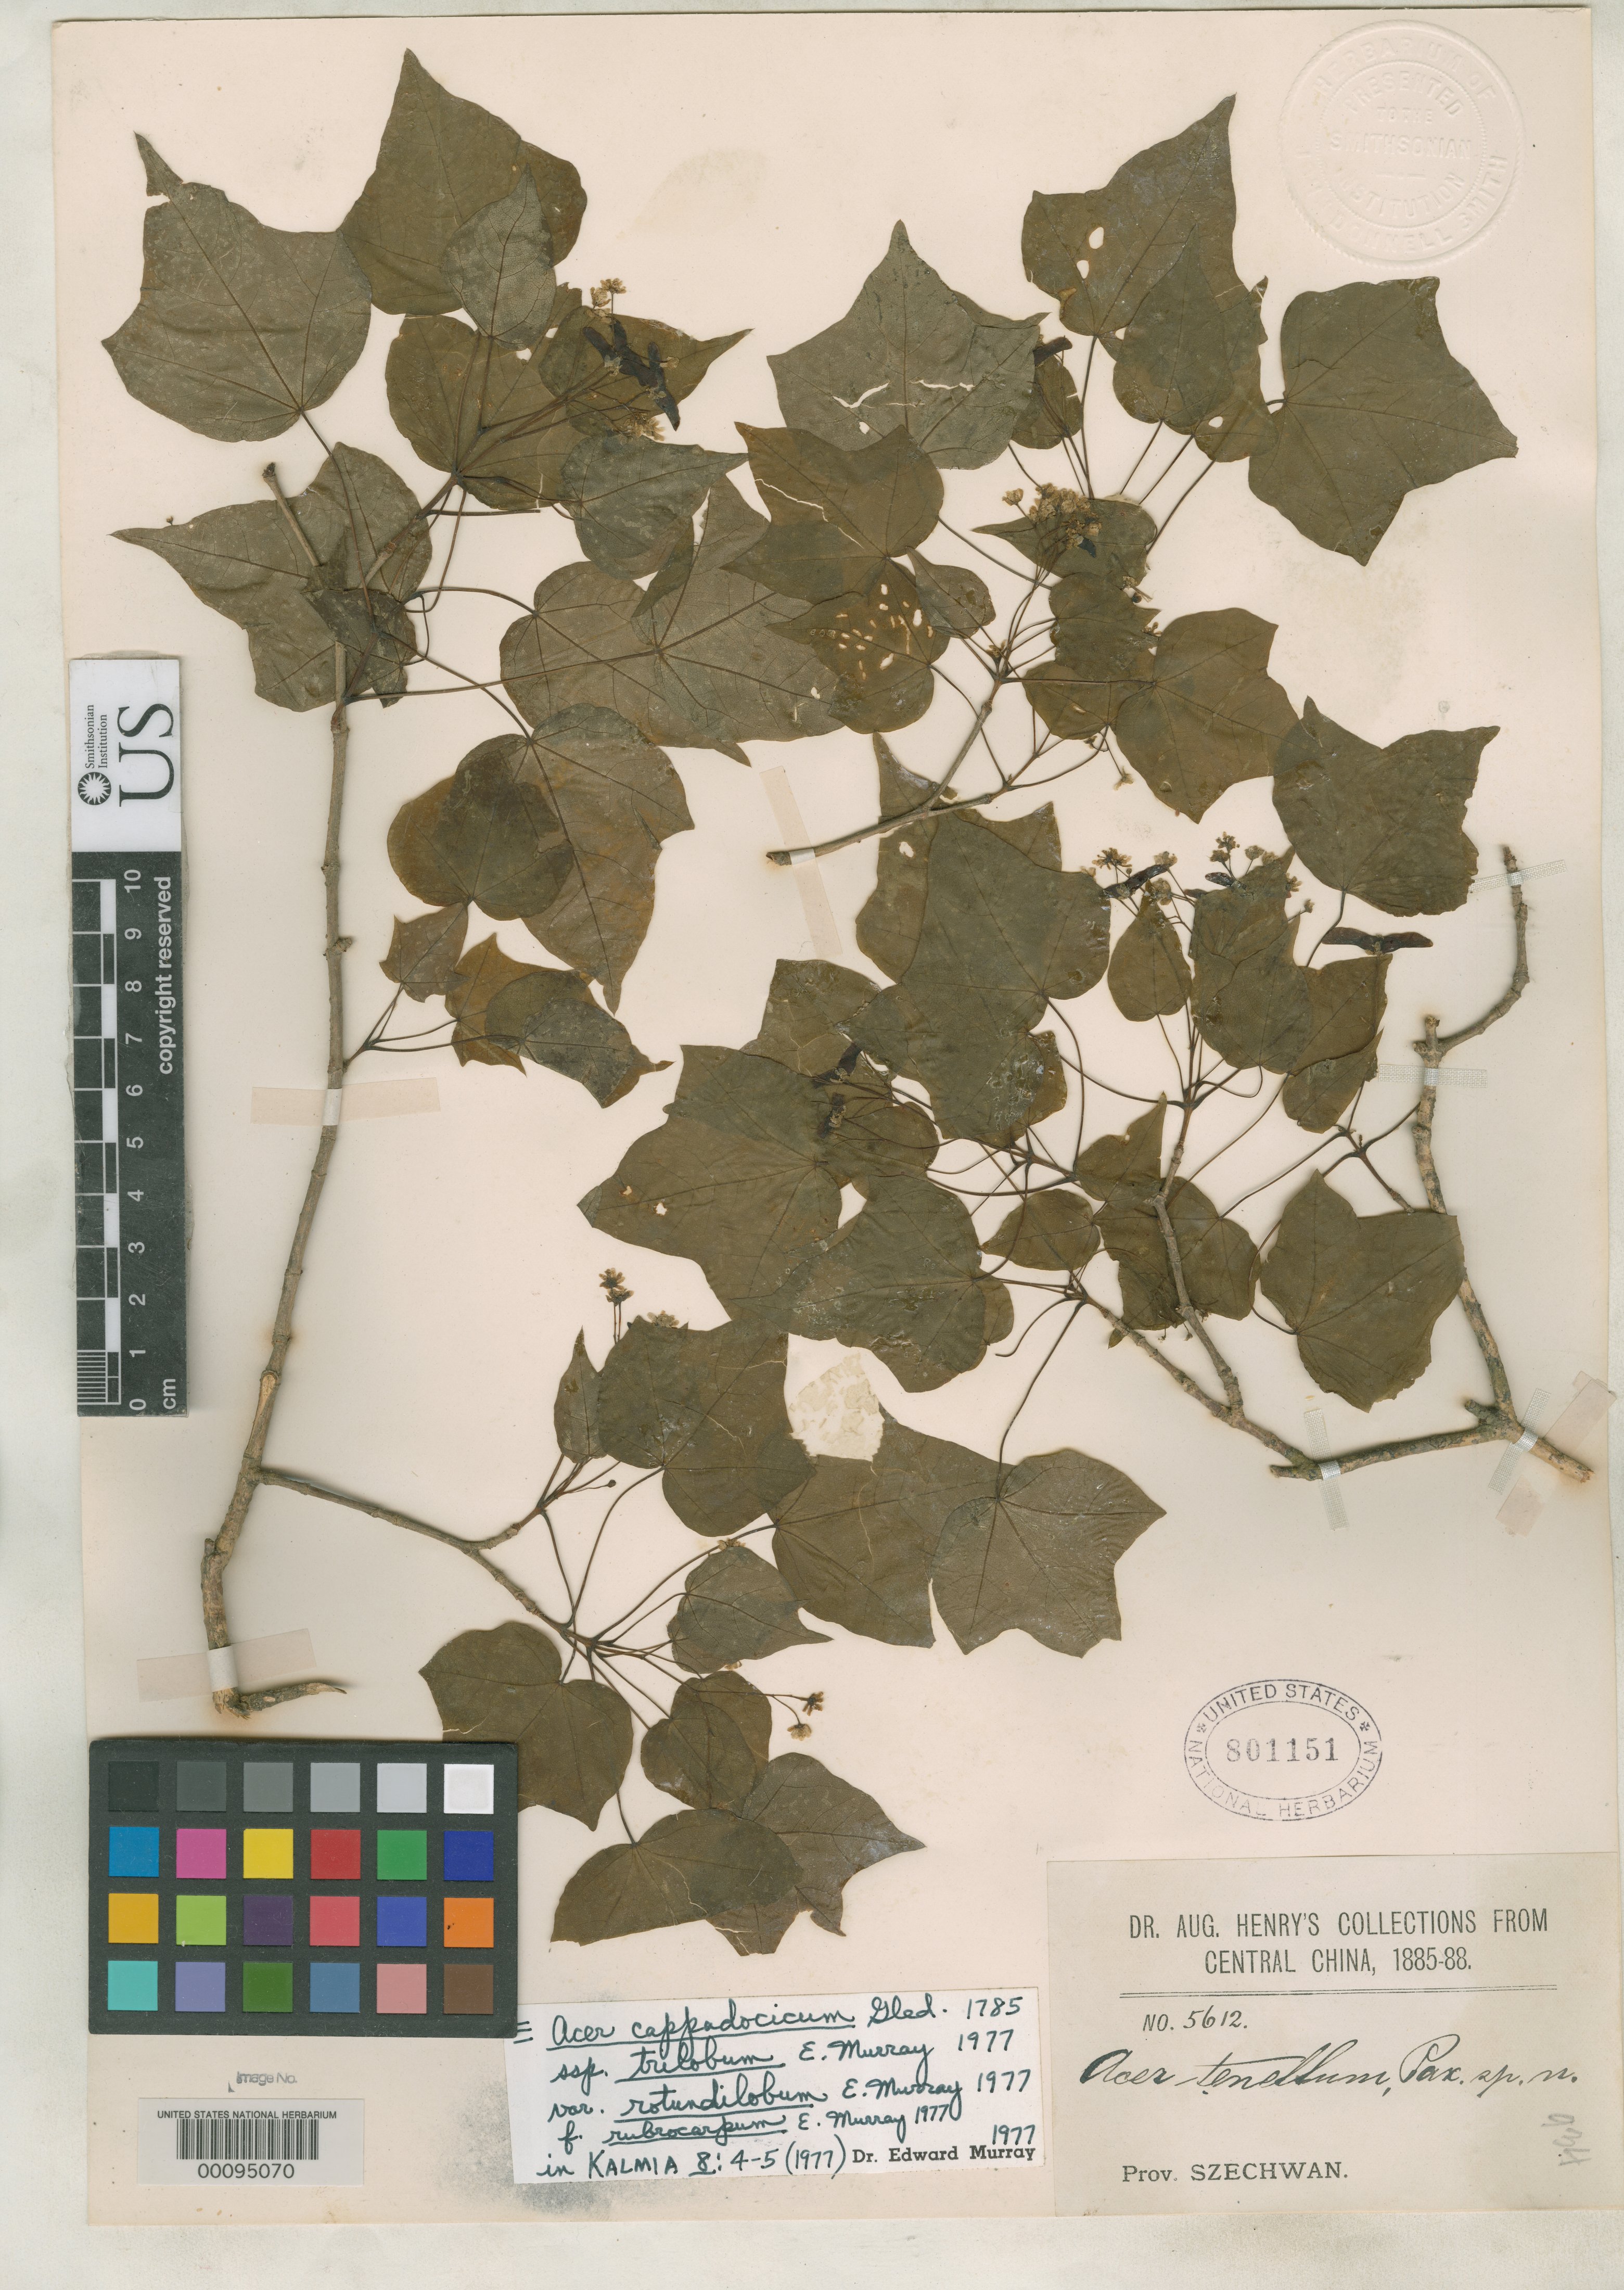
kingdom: Plantae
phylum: Tracheophyta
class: Magnoliopsida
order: Sapindales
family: Sapindaceae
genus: Acer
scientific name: Acer tenellum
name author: Pax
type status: Isotype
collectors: A. Henry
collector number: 5612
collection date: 1885/1888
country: China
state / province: Sichuan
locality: Central China. Prov. Szechwan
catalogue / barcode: US 801151